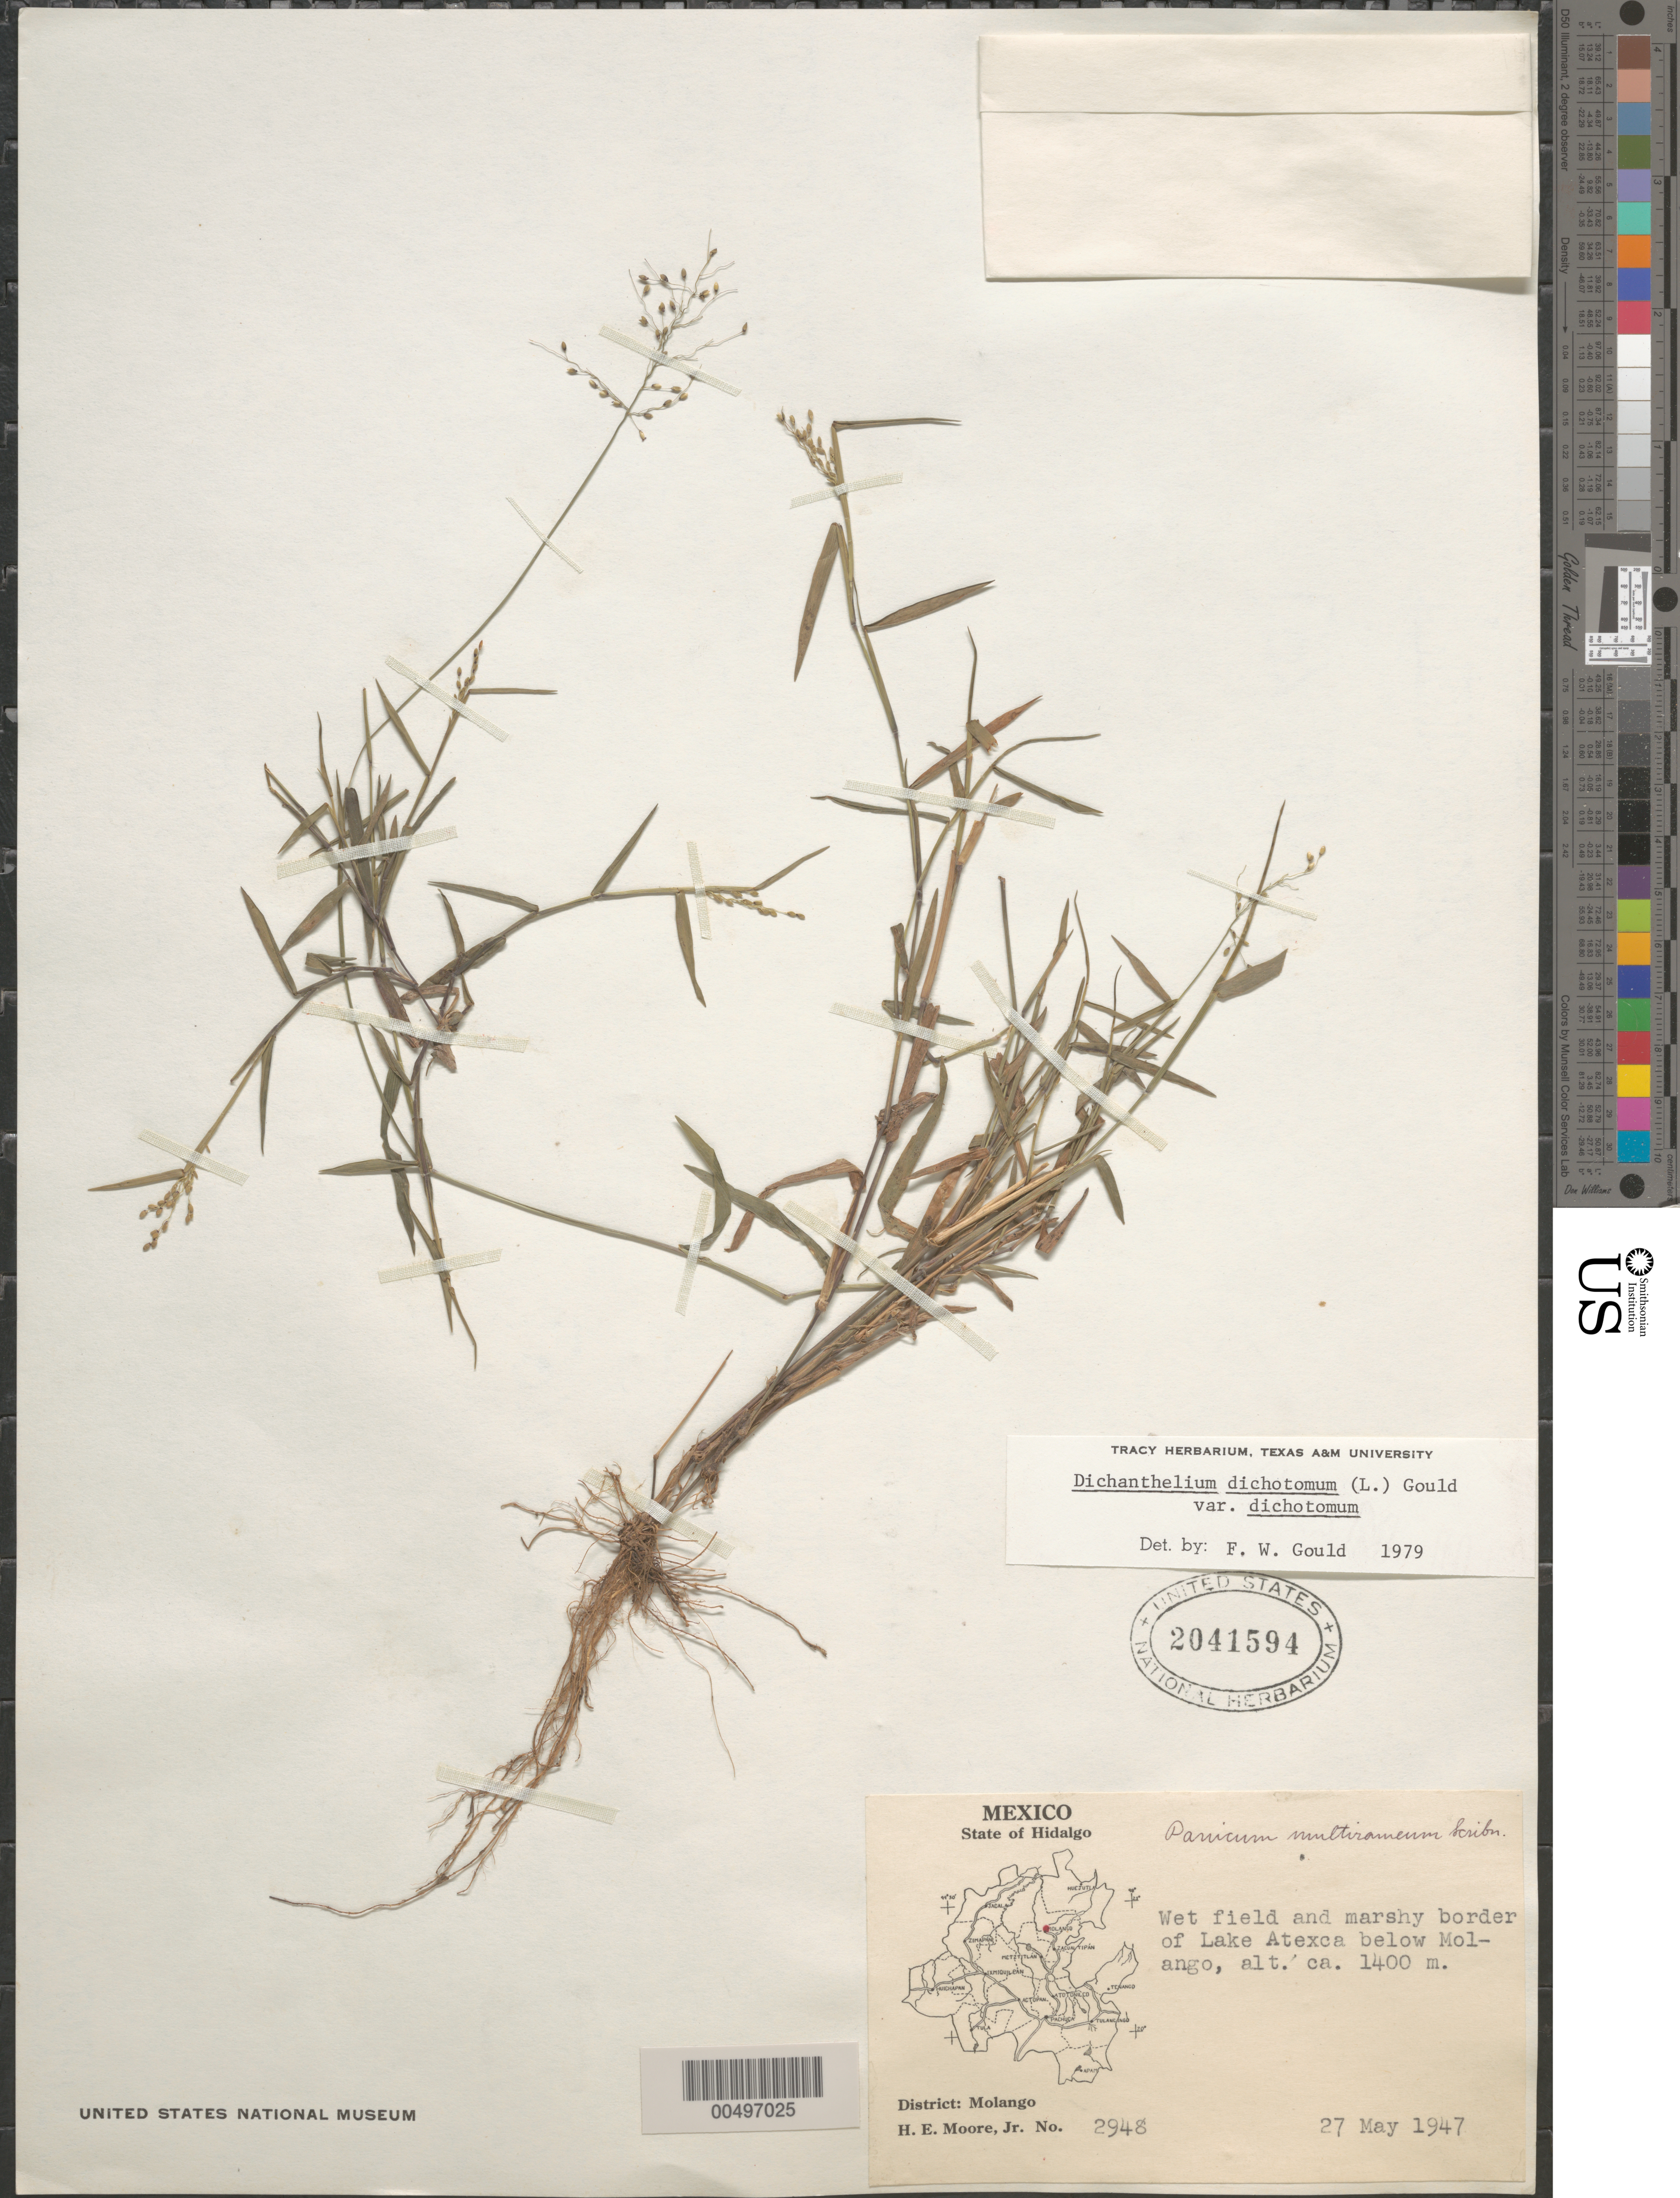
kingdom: Plantae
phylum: Tracheophyta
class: Liliopsida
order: Poales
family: Poaceae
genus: Dichanthelium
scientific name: Dichanthelium dichotomum var. dichotomum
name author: (L.) Gould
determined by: Gould, F. W.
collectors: H. E. Moore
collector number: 2948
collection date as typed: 27 May 1947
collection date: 1947-05-27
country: Mexico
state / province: Hidalgo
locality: Border of lake Atexca below Molango, Dist: Molango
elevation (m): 1400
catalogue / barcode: US 2041594